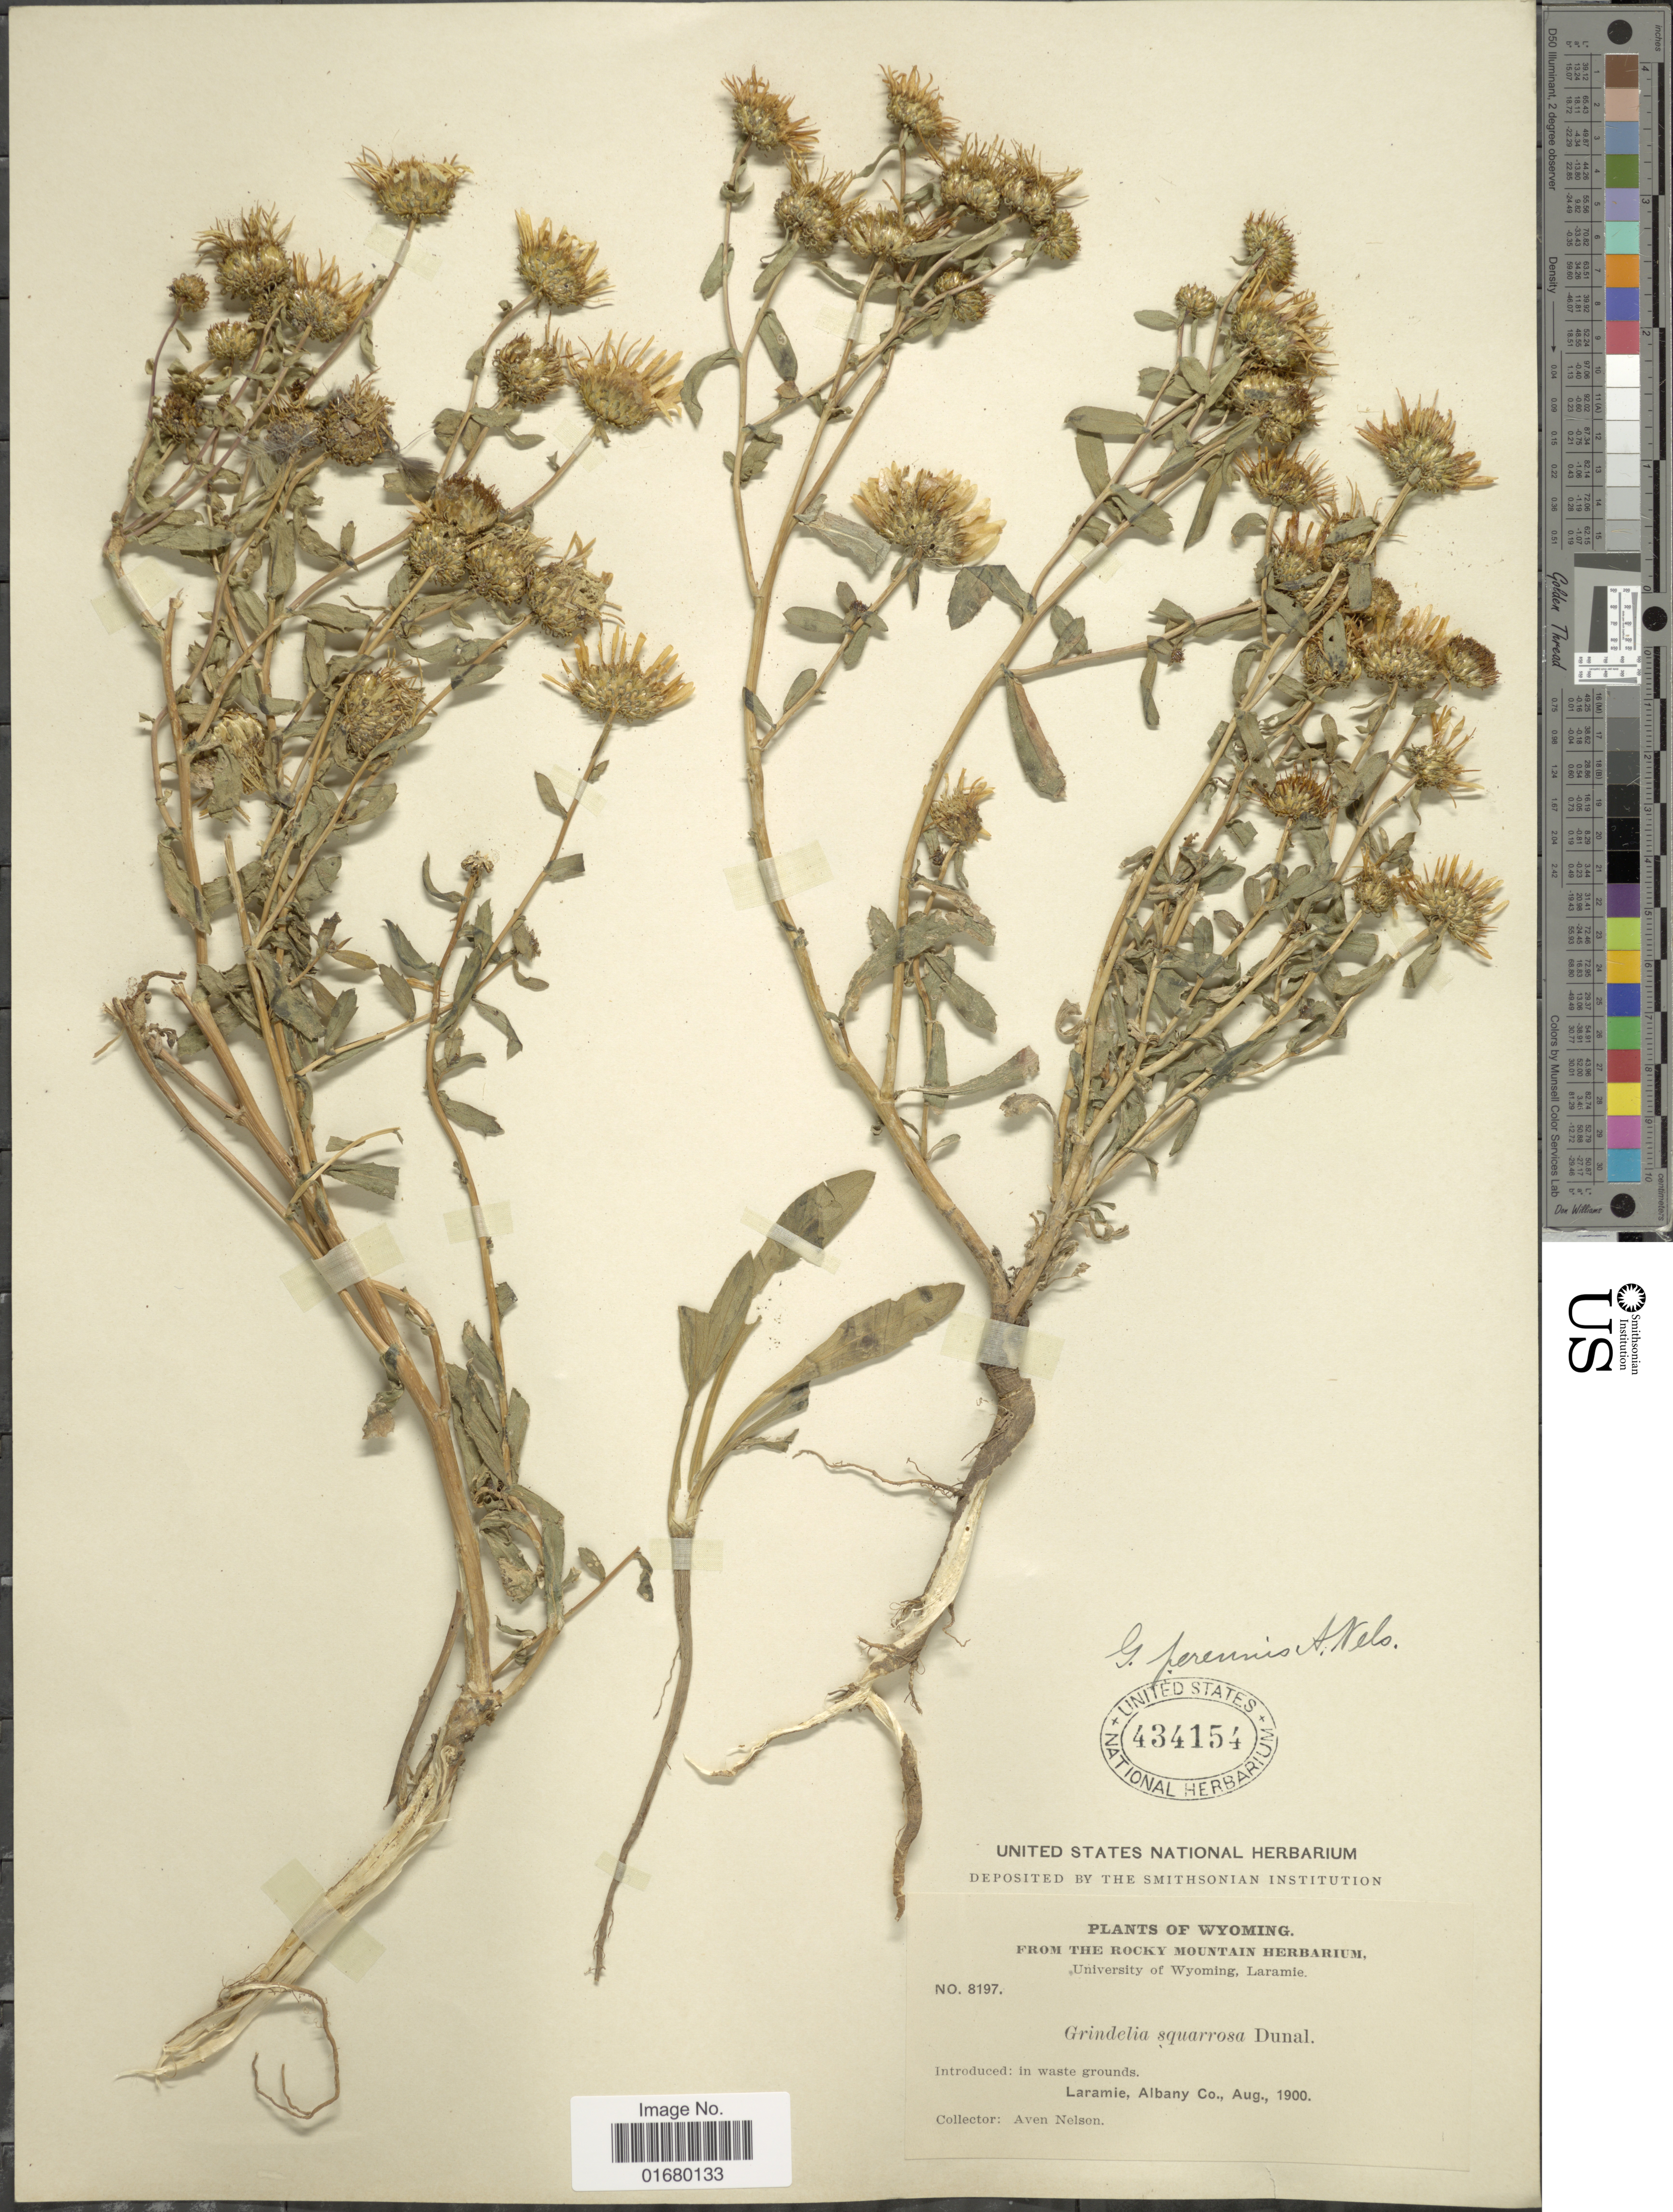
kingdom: Plantae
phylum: Tracheophyta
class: Magnoliopsida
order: Asterales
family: Asteraceae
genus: Grindelia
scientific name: Grindelia perennis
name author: A. Nelson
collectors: A. Nelson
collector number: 8179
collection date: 1900-08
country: United States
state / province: Wyoming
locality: Laramie, Albany Co.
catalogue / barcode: US 434154